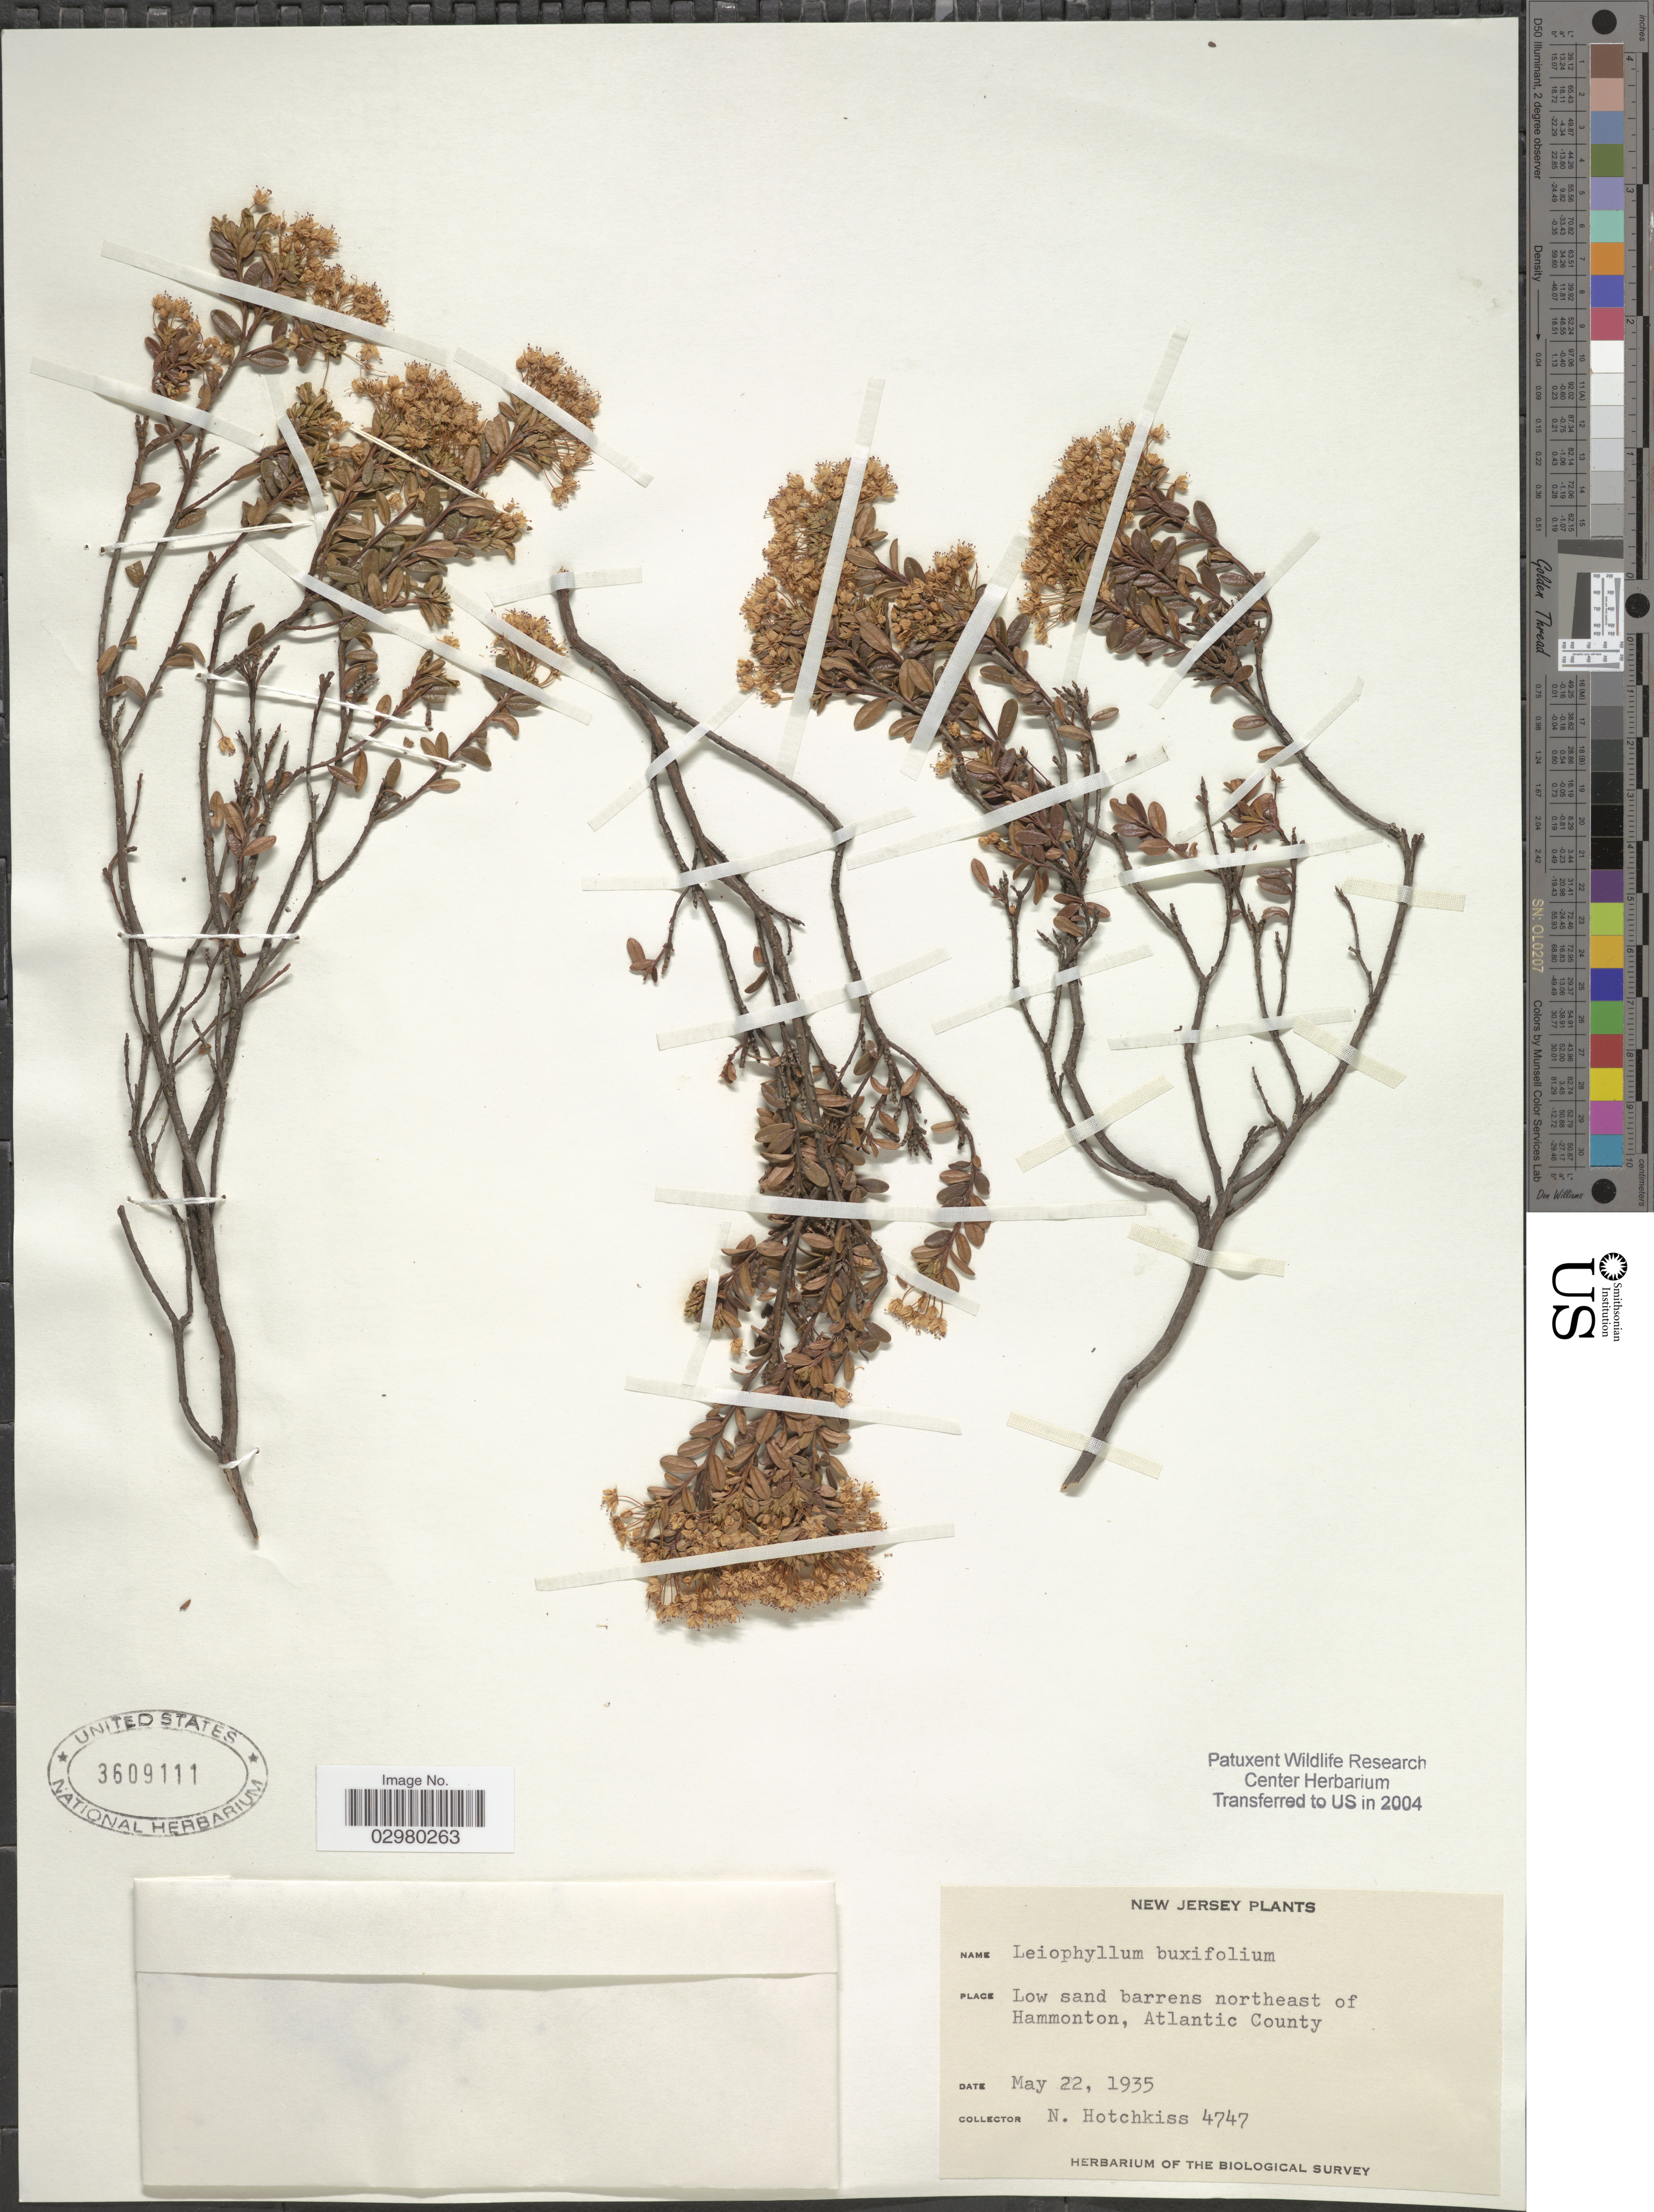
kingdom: Plantae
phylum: Tracheophyta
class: Magnoliopsida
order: Ericales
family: Ericaceae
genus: Leiophyllum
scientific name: Leiophyllum buxifolium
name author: (Bergius) Elliott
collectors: N. Hotchkiss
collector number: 4747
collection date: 1935-05-22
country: United States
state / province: New Jersey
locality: Low sand barrens northeast of Hammonton, Atlantic County.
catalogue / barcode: US 3609111